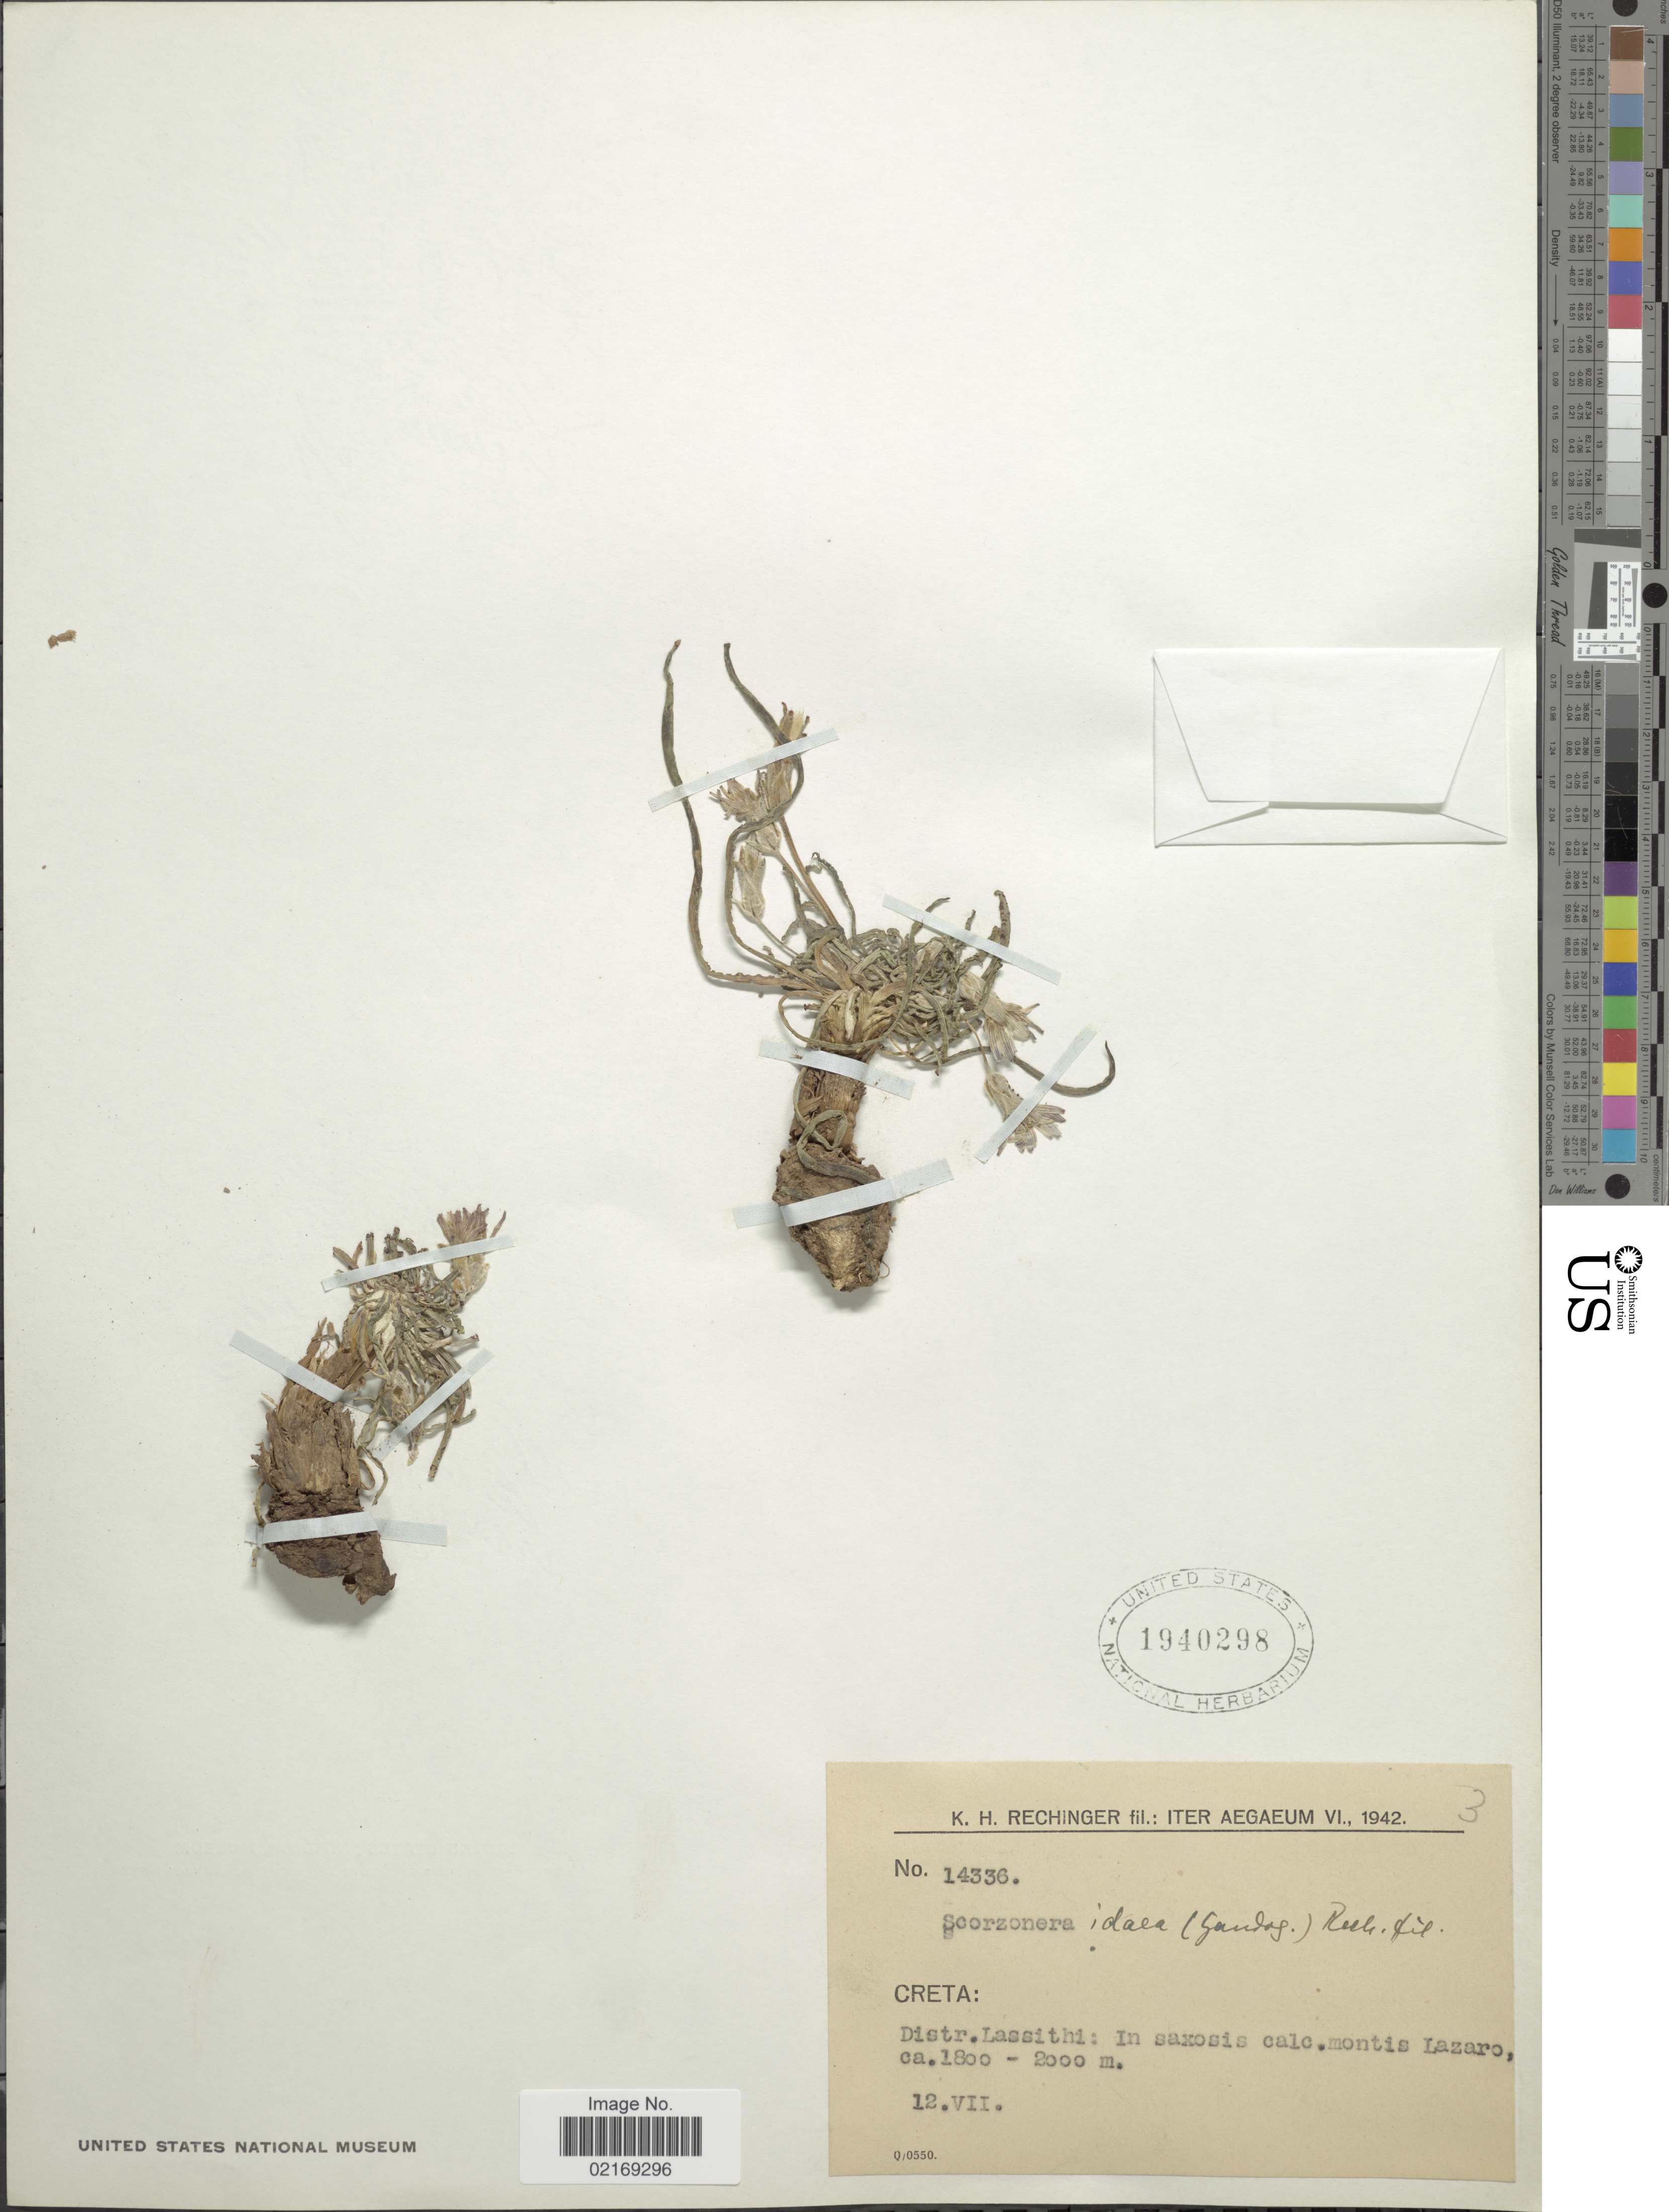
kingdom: Plantae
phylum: Tracheophyta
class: Magnoliopsida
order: Asterales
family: Asteraceae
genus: Scorzonera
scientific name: Scorzonera mollis subsp. idaea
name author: (Gand.) Lack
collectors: K. H. Rechinger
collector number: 14336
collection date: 1942-07-12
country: Greece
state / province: Crete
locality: Iter Graecum, Creta, Distr. Lassithi: in saxosis calc. montis Lazaro.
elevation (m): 1800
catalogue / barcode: US 1940298